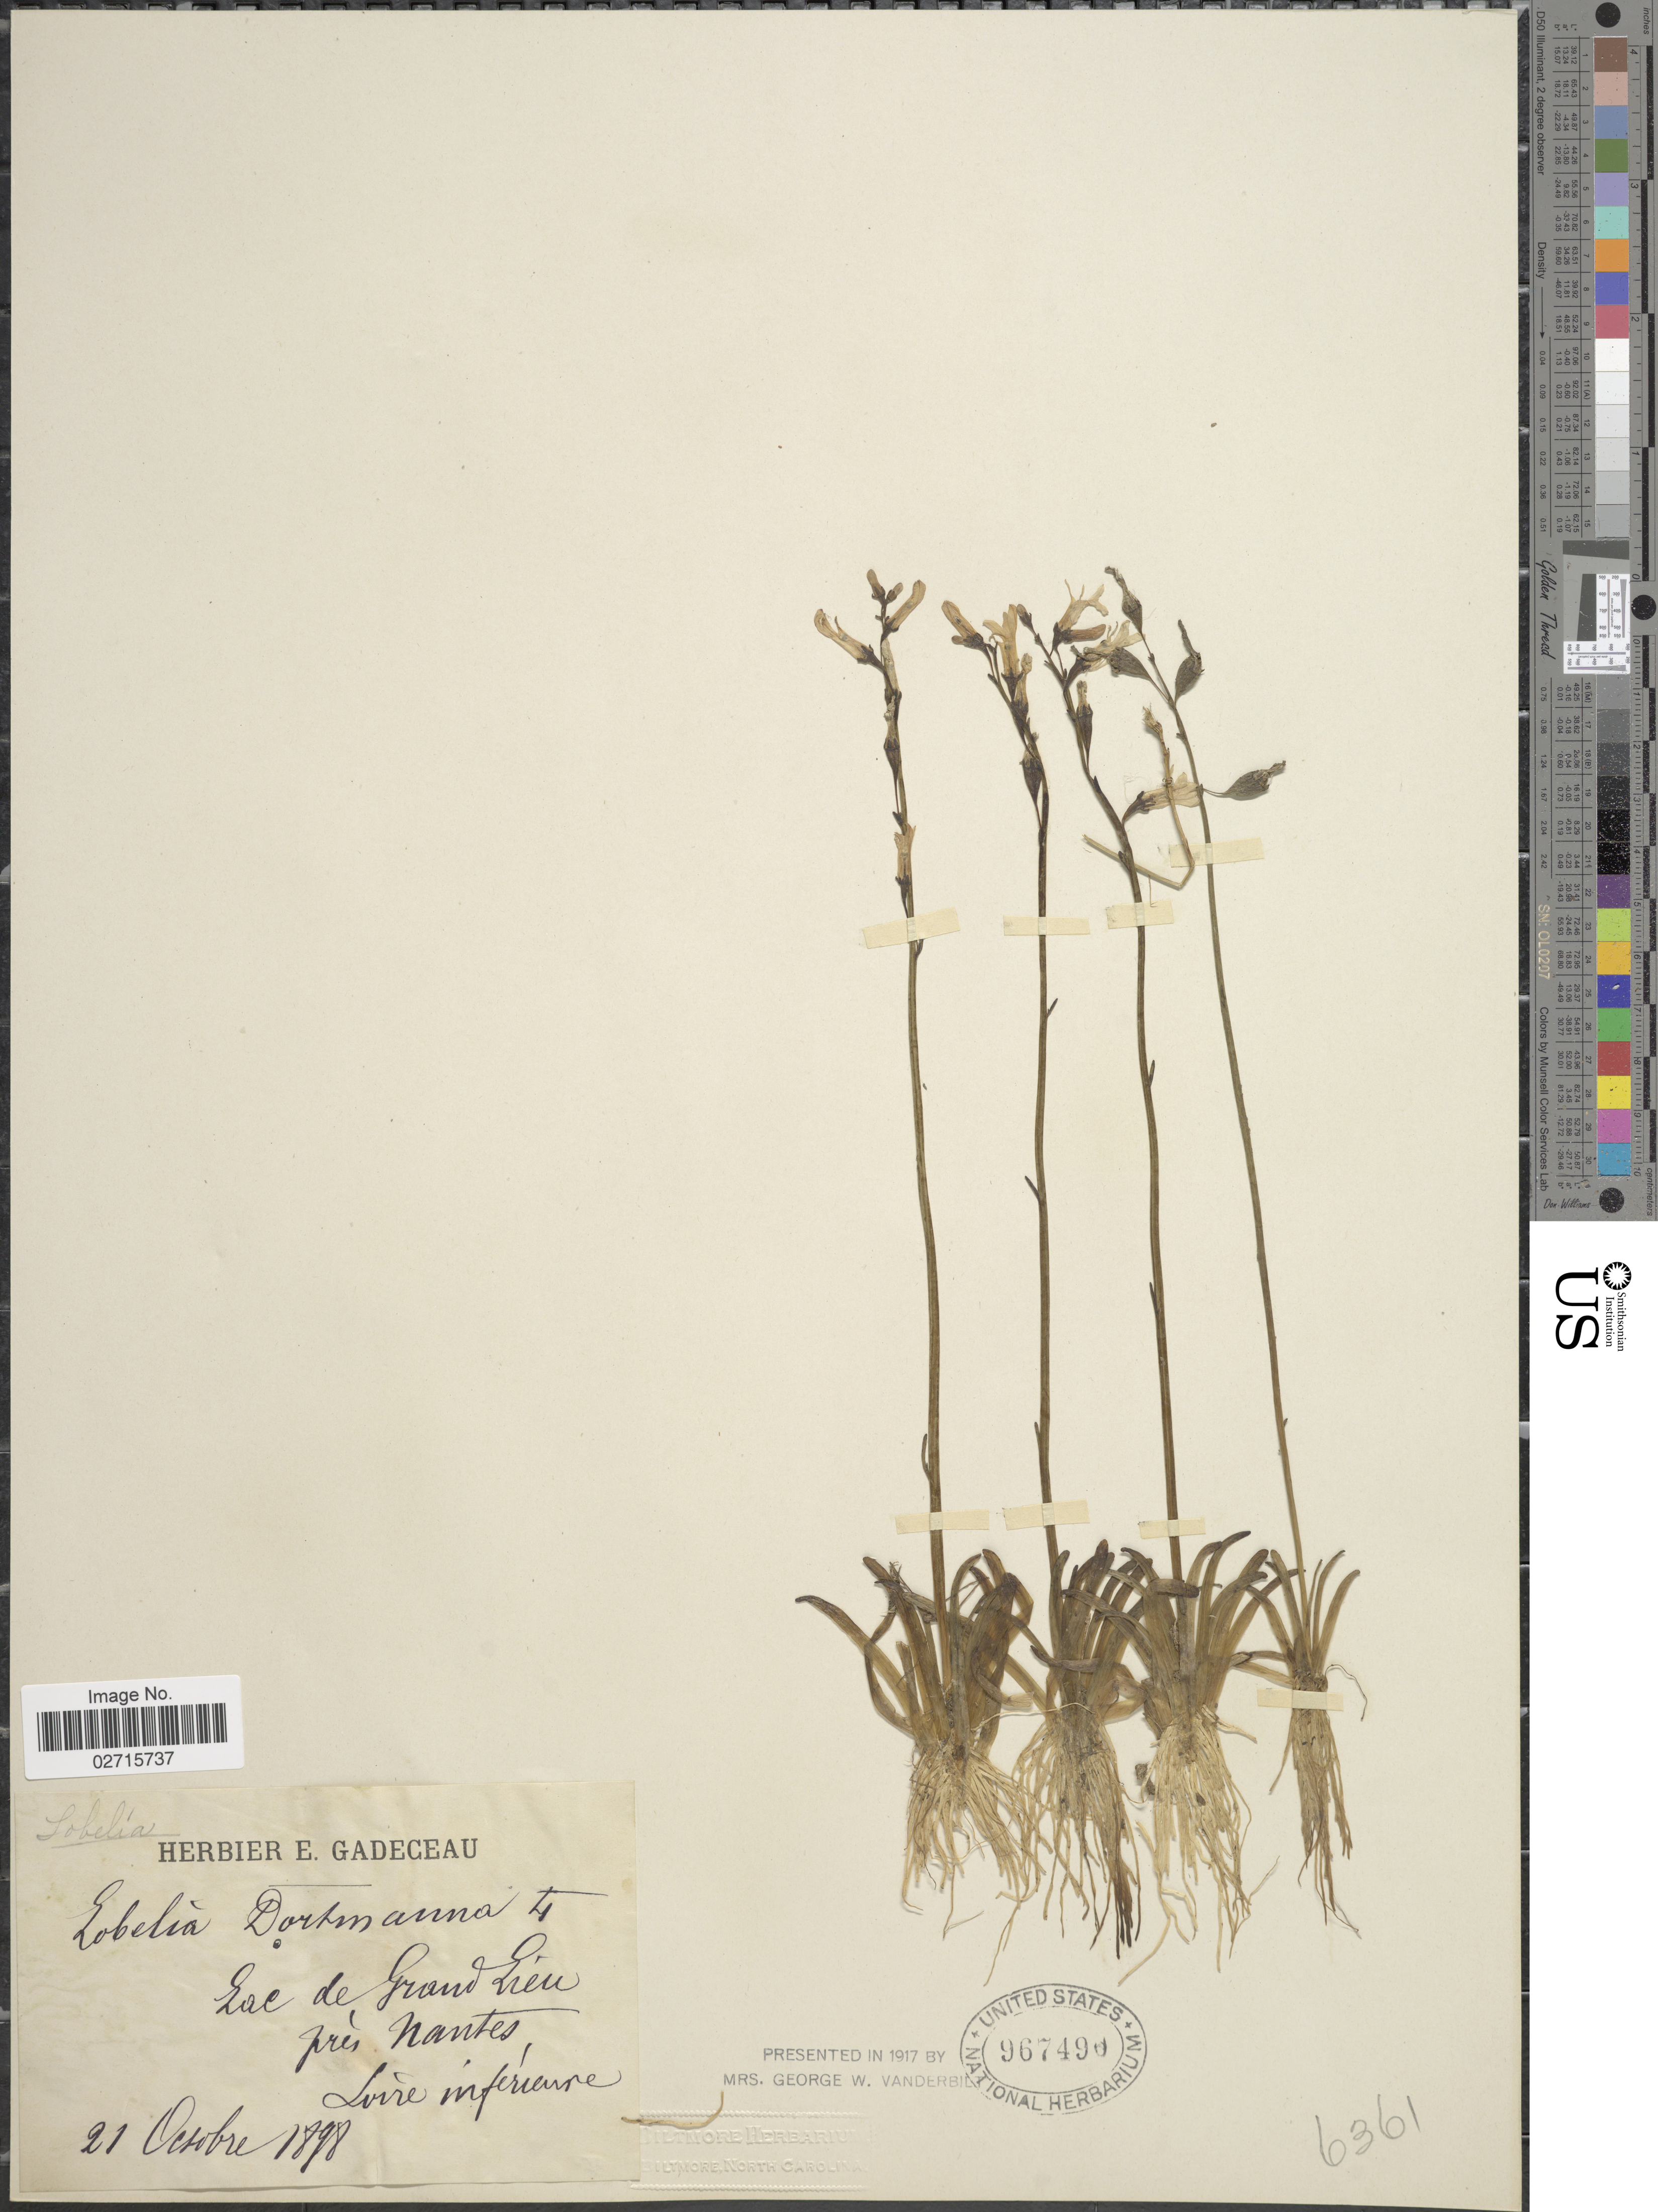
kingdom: Plantae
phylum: Tracheophyta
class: Magnoliopsida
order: Asterales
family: Campanulaceae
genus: Lobelia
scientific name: Lobelia dortmanna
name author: L.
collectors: Ex Herb. E. Gadeceau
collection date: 1898-10-21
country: France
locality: Lae de Gand Lieu pres Nantes, Loire inferieure [interpreted]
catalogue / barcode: US 967490